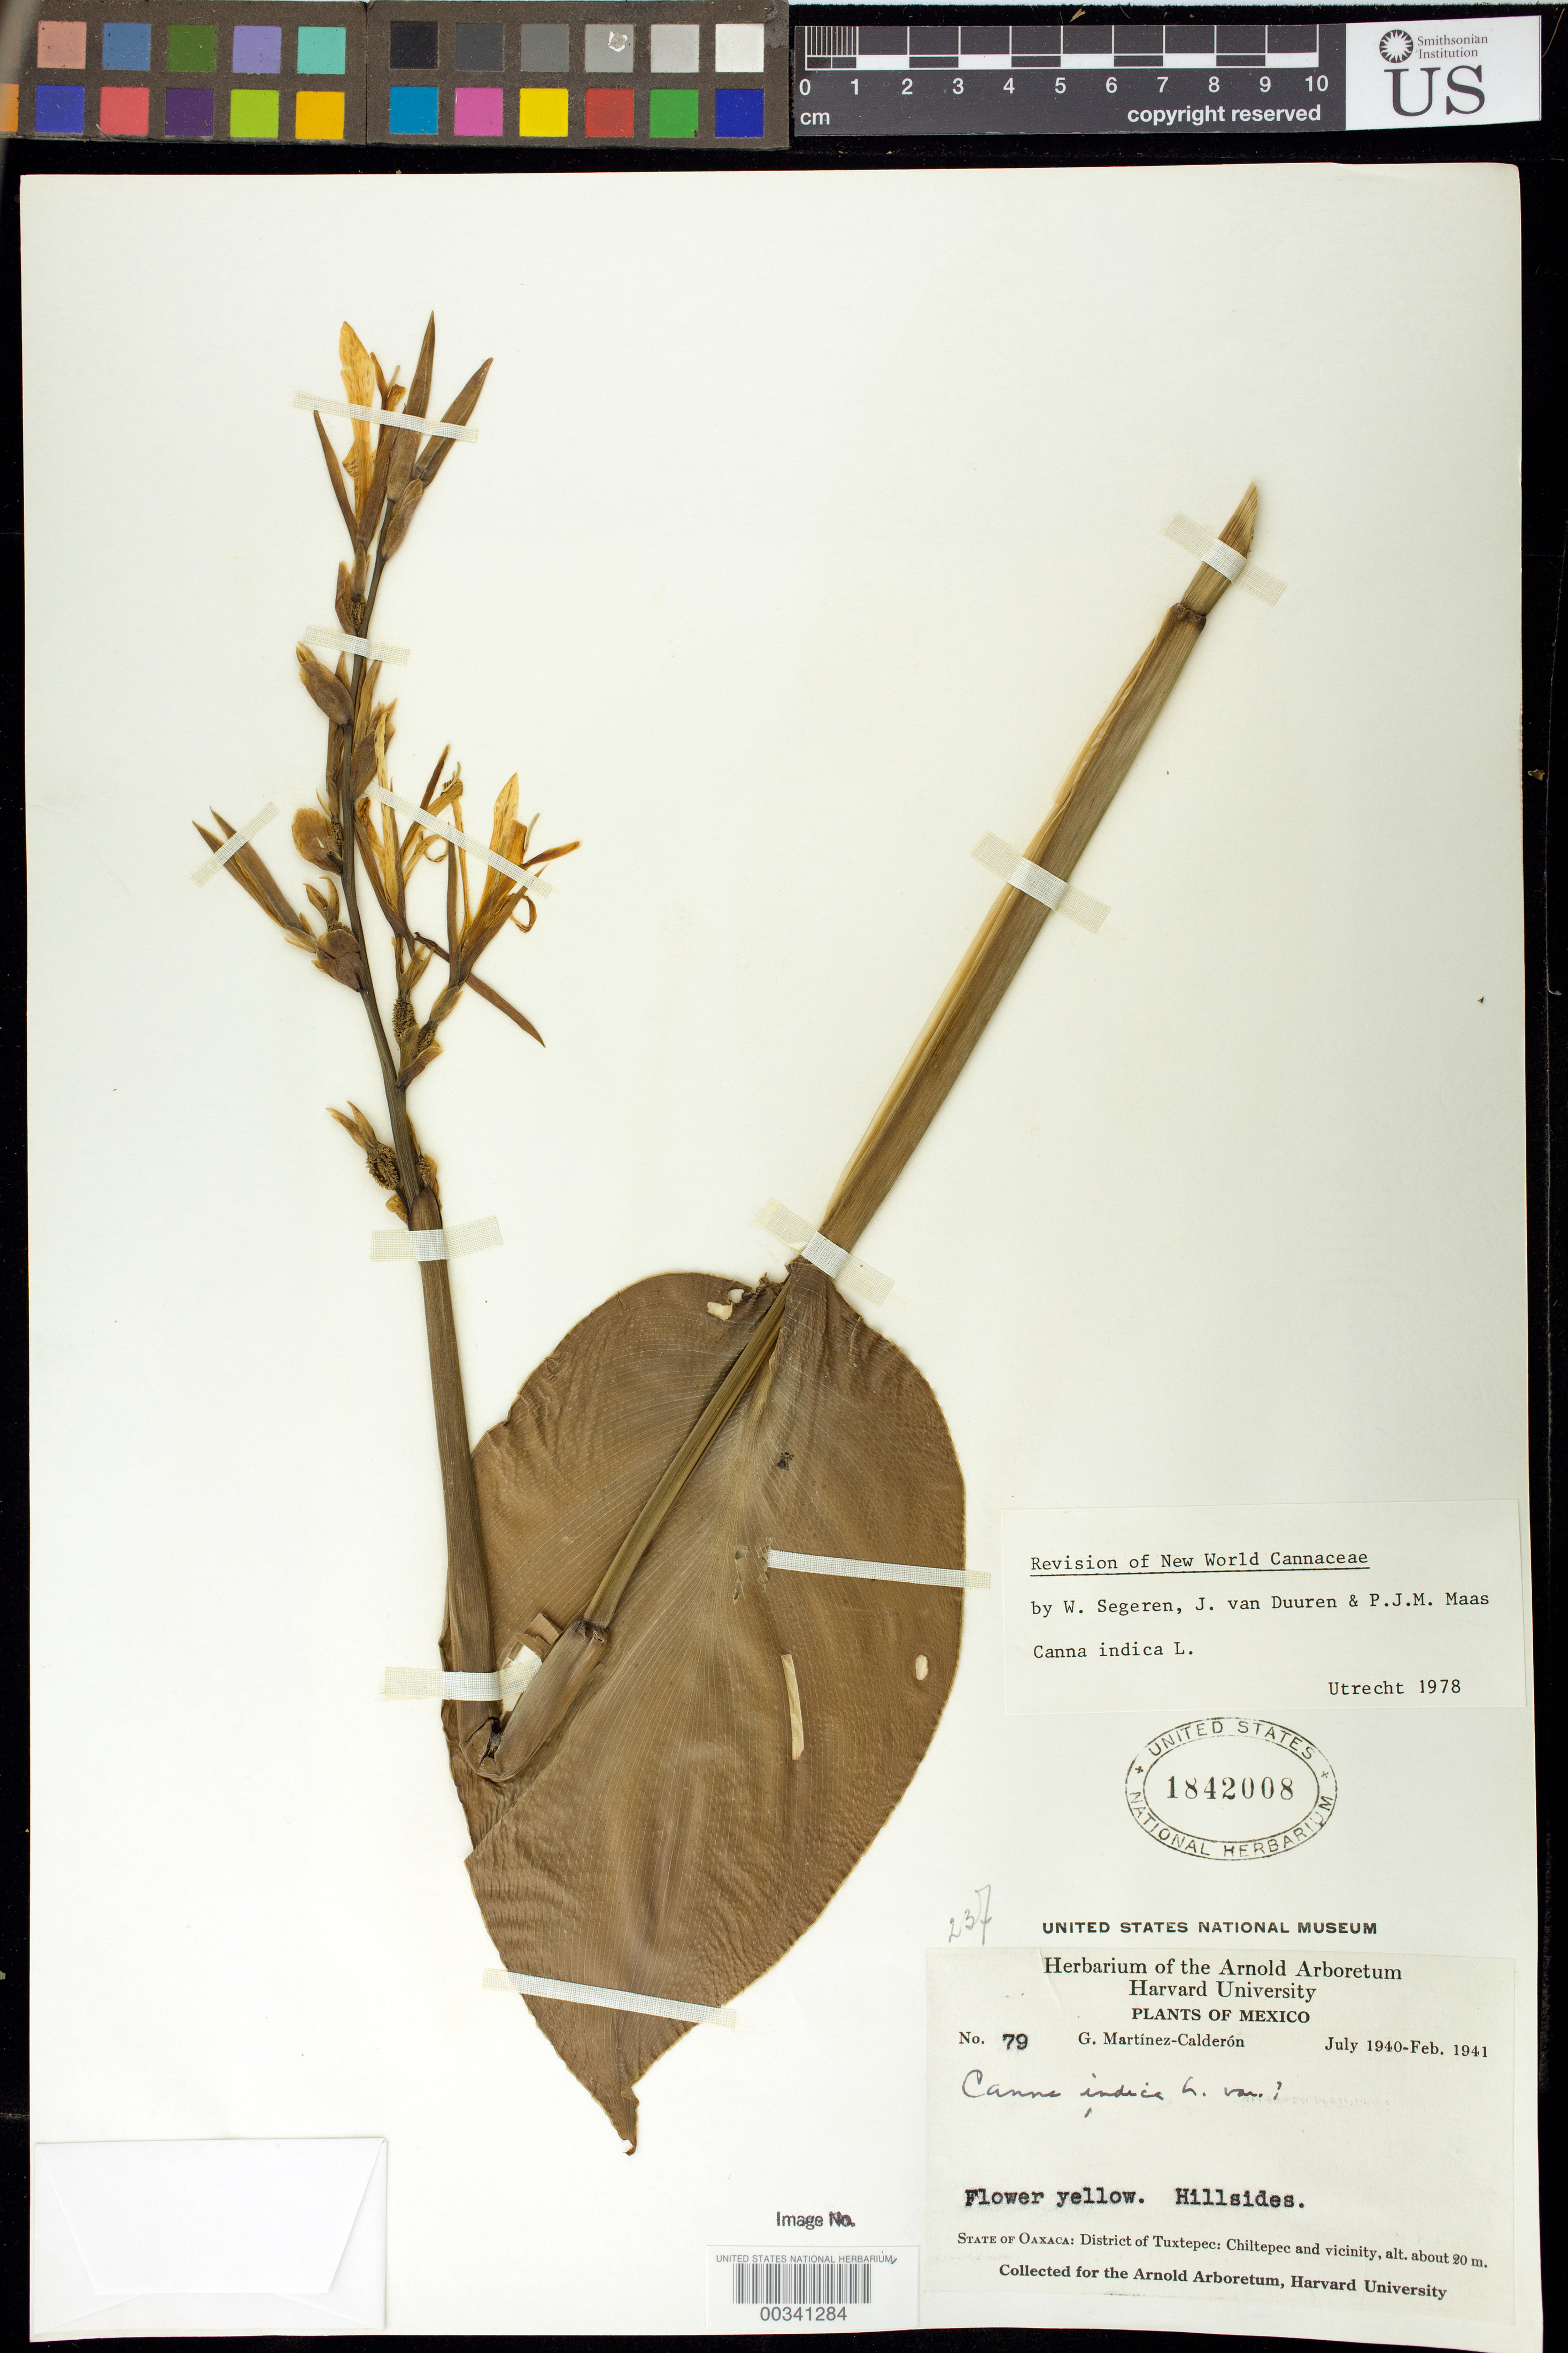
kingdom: Plantae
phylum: Tracheophyta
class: Liliopsida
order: Zingiberales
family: Cannaceae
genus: Canna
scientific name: Canna indica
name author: L.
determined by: Segeren, W.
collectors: G. Martínez Calderón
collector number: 79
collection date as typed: Jul 1940 to -- Feb 1941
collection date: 1940-07/1941-02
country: Mexico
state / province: Oaxaca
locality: Dist Tuxtepec: Chiltepec and vicinity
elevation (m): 20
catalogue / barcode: US 1842008